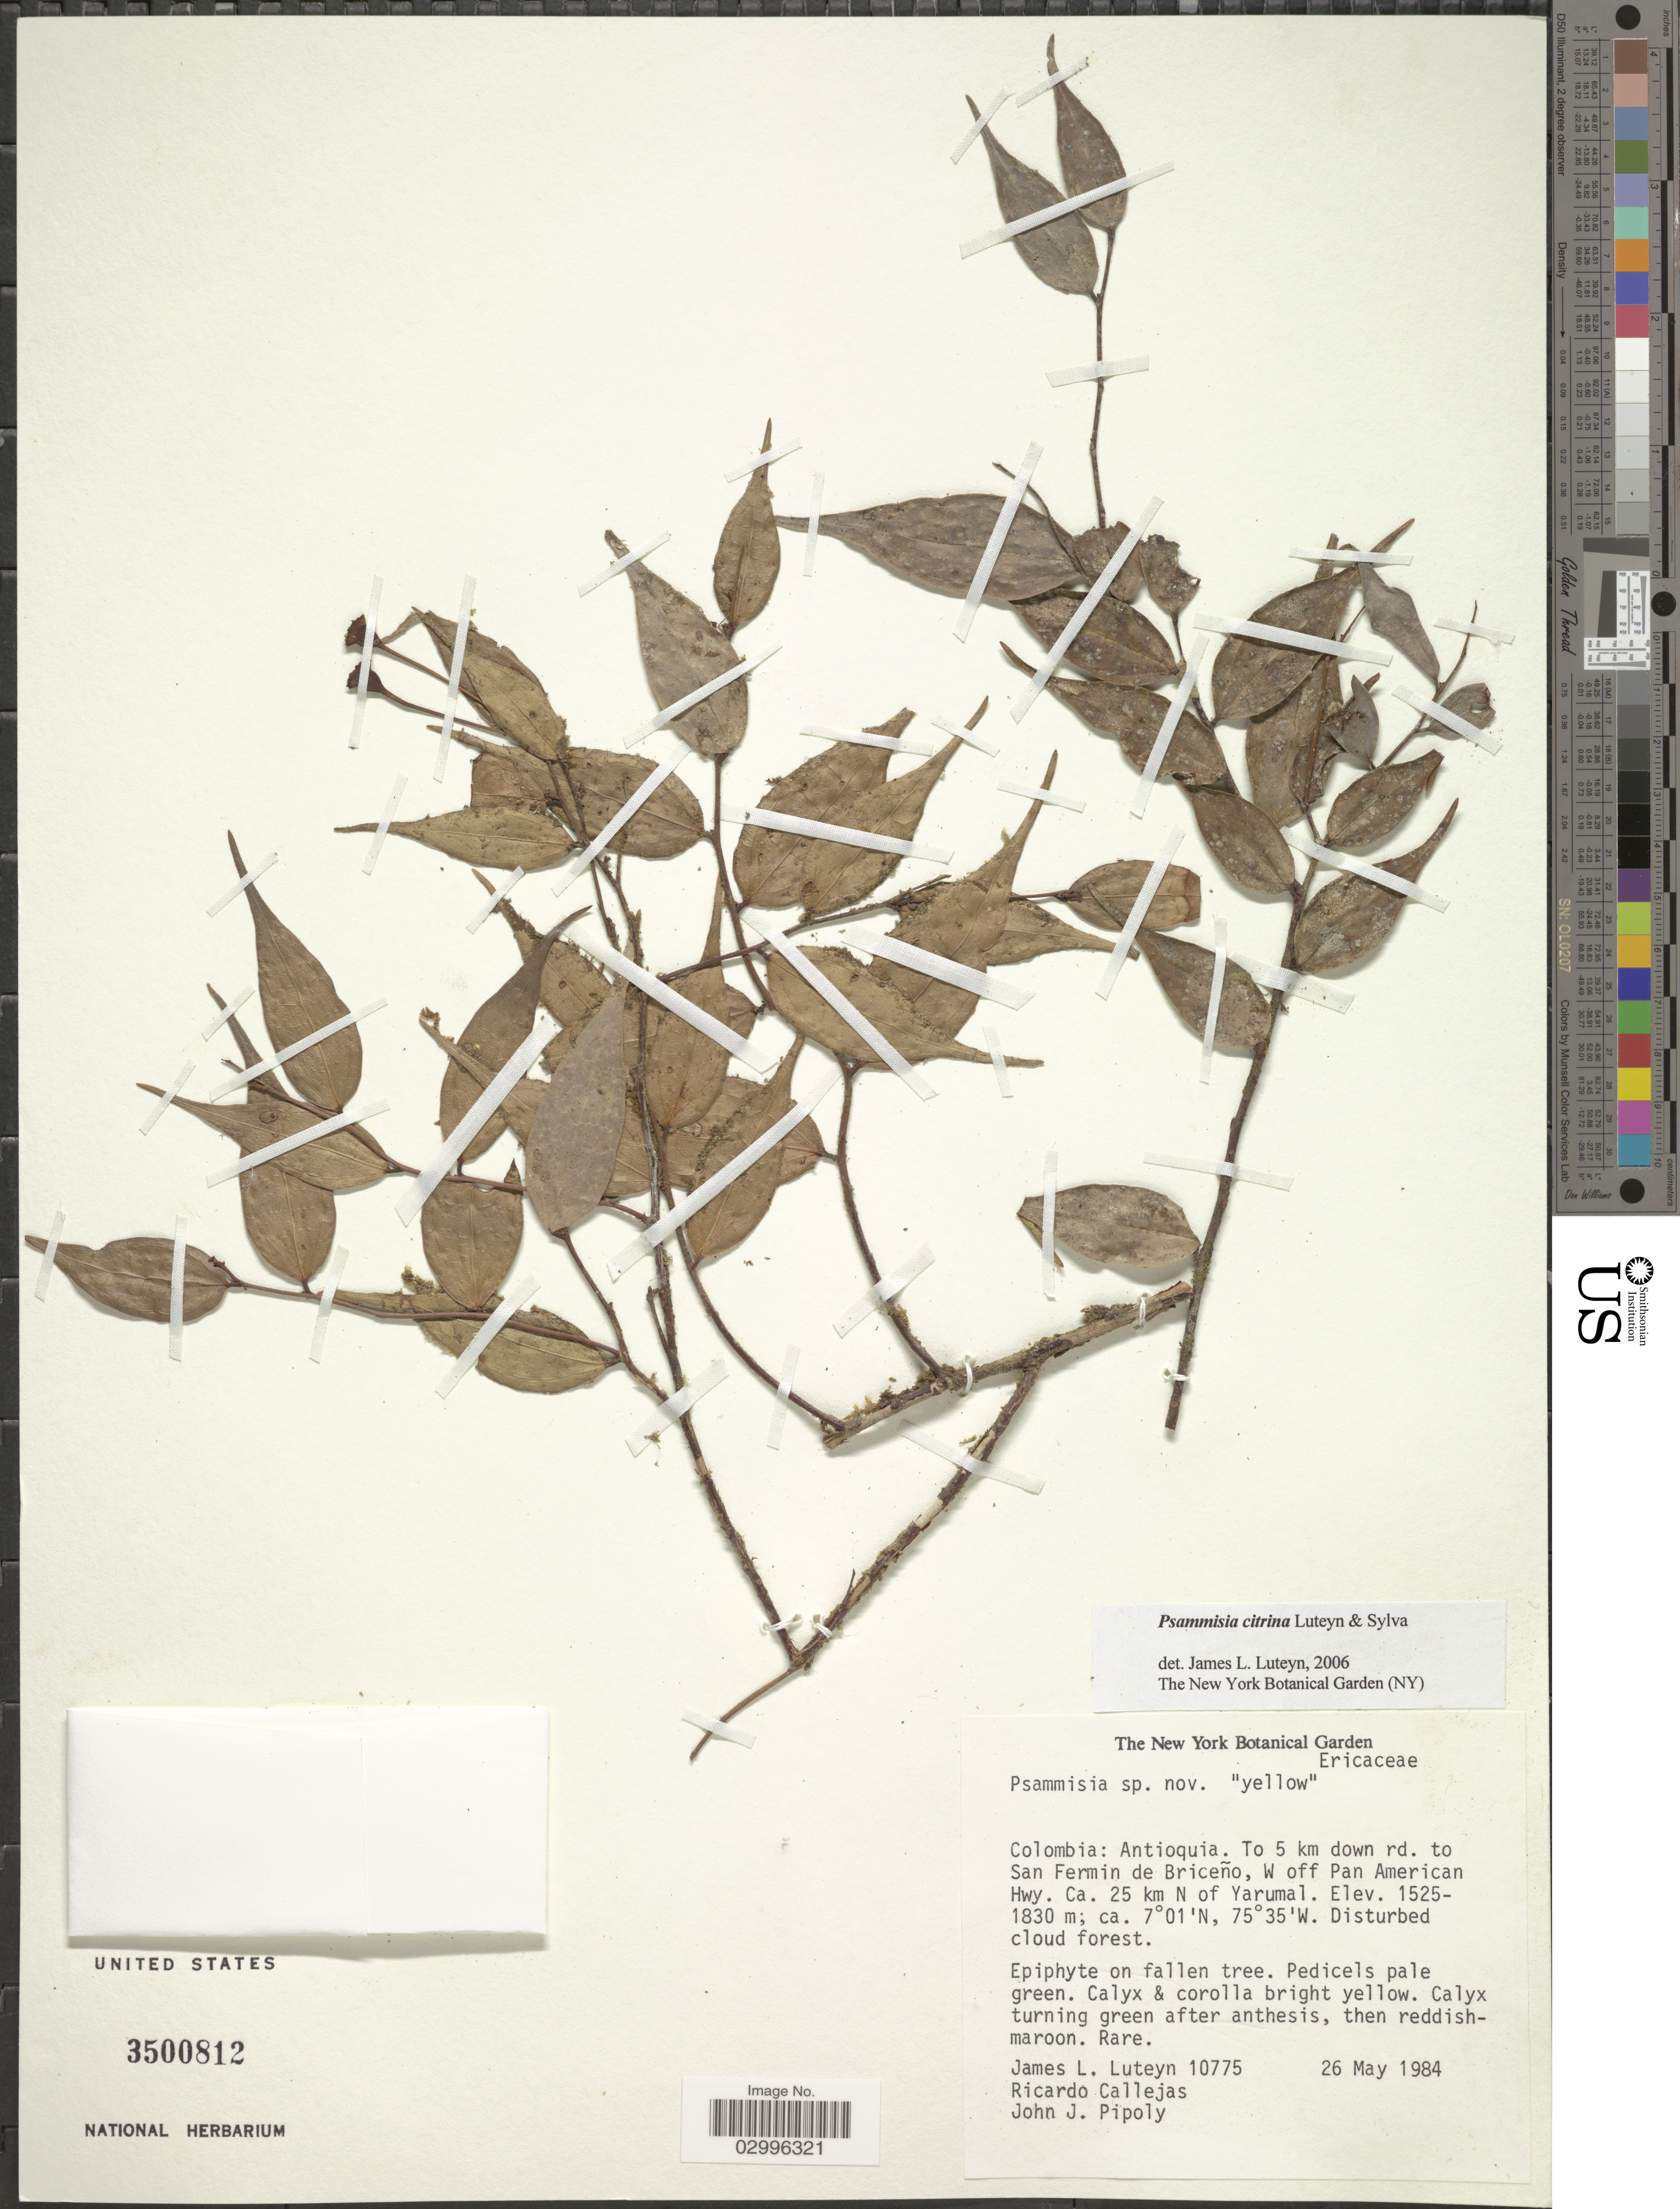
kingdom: Plantae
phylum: Tracheophyta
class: Magnoliopsida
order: Ericales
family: Ericaceae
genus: Psammisia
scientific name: Psammisia citrina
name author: Luteyn & Sylva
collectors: J. L. Luteyn, R. Callejas & J. J. Pipoly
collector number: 10775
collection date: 1984-05-26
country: Colombia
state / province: Antioquia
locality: To 5 km down rd. to San Fermin de Briceño, W off Pan American Hwy. Ca. 25 km N of Yarumal.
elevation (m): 1525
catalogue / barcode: US 3500812